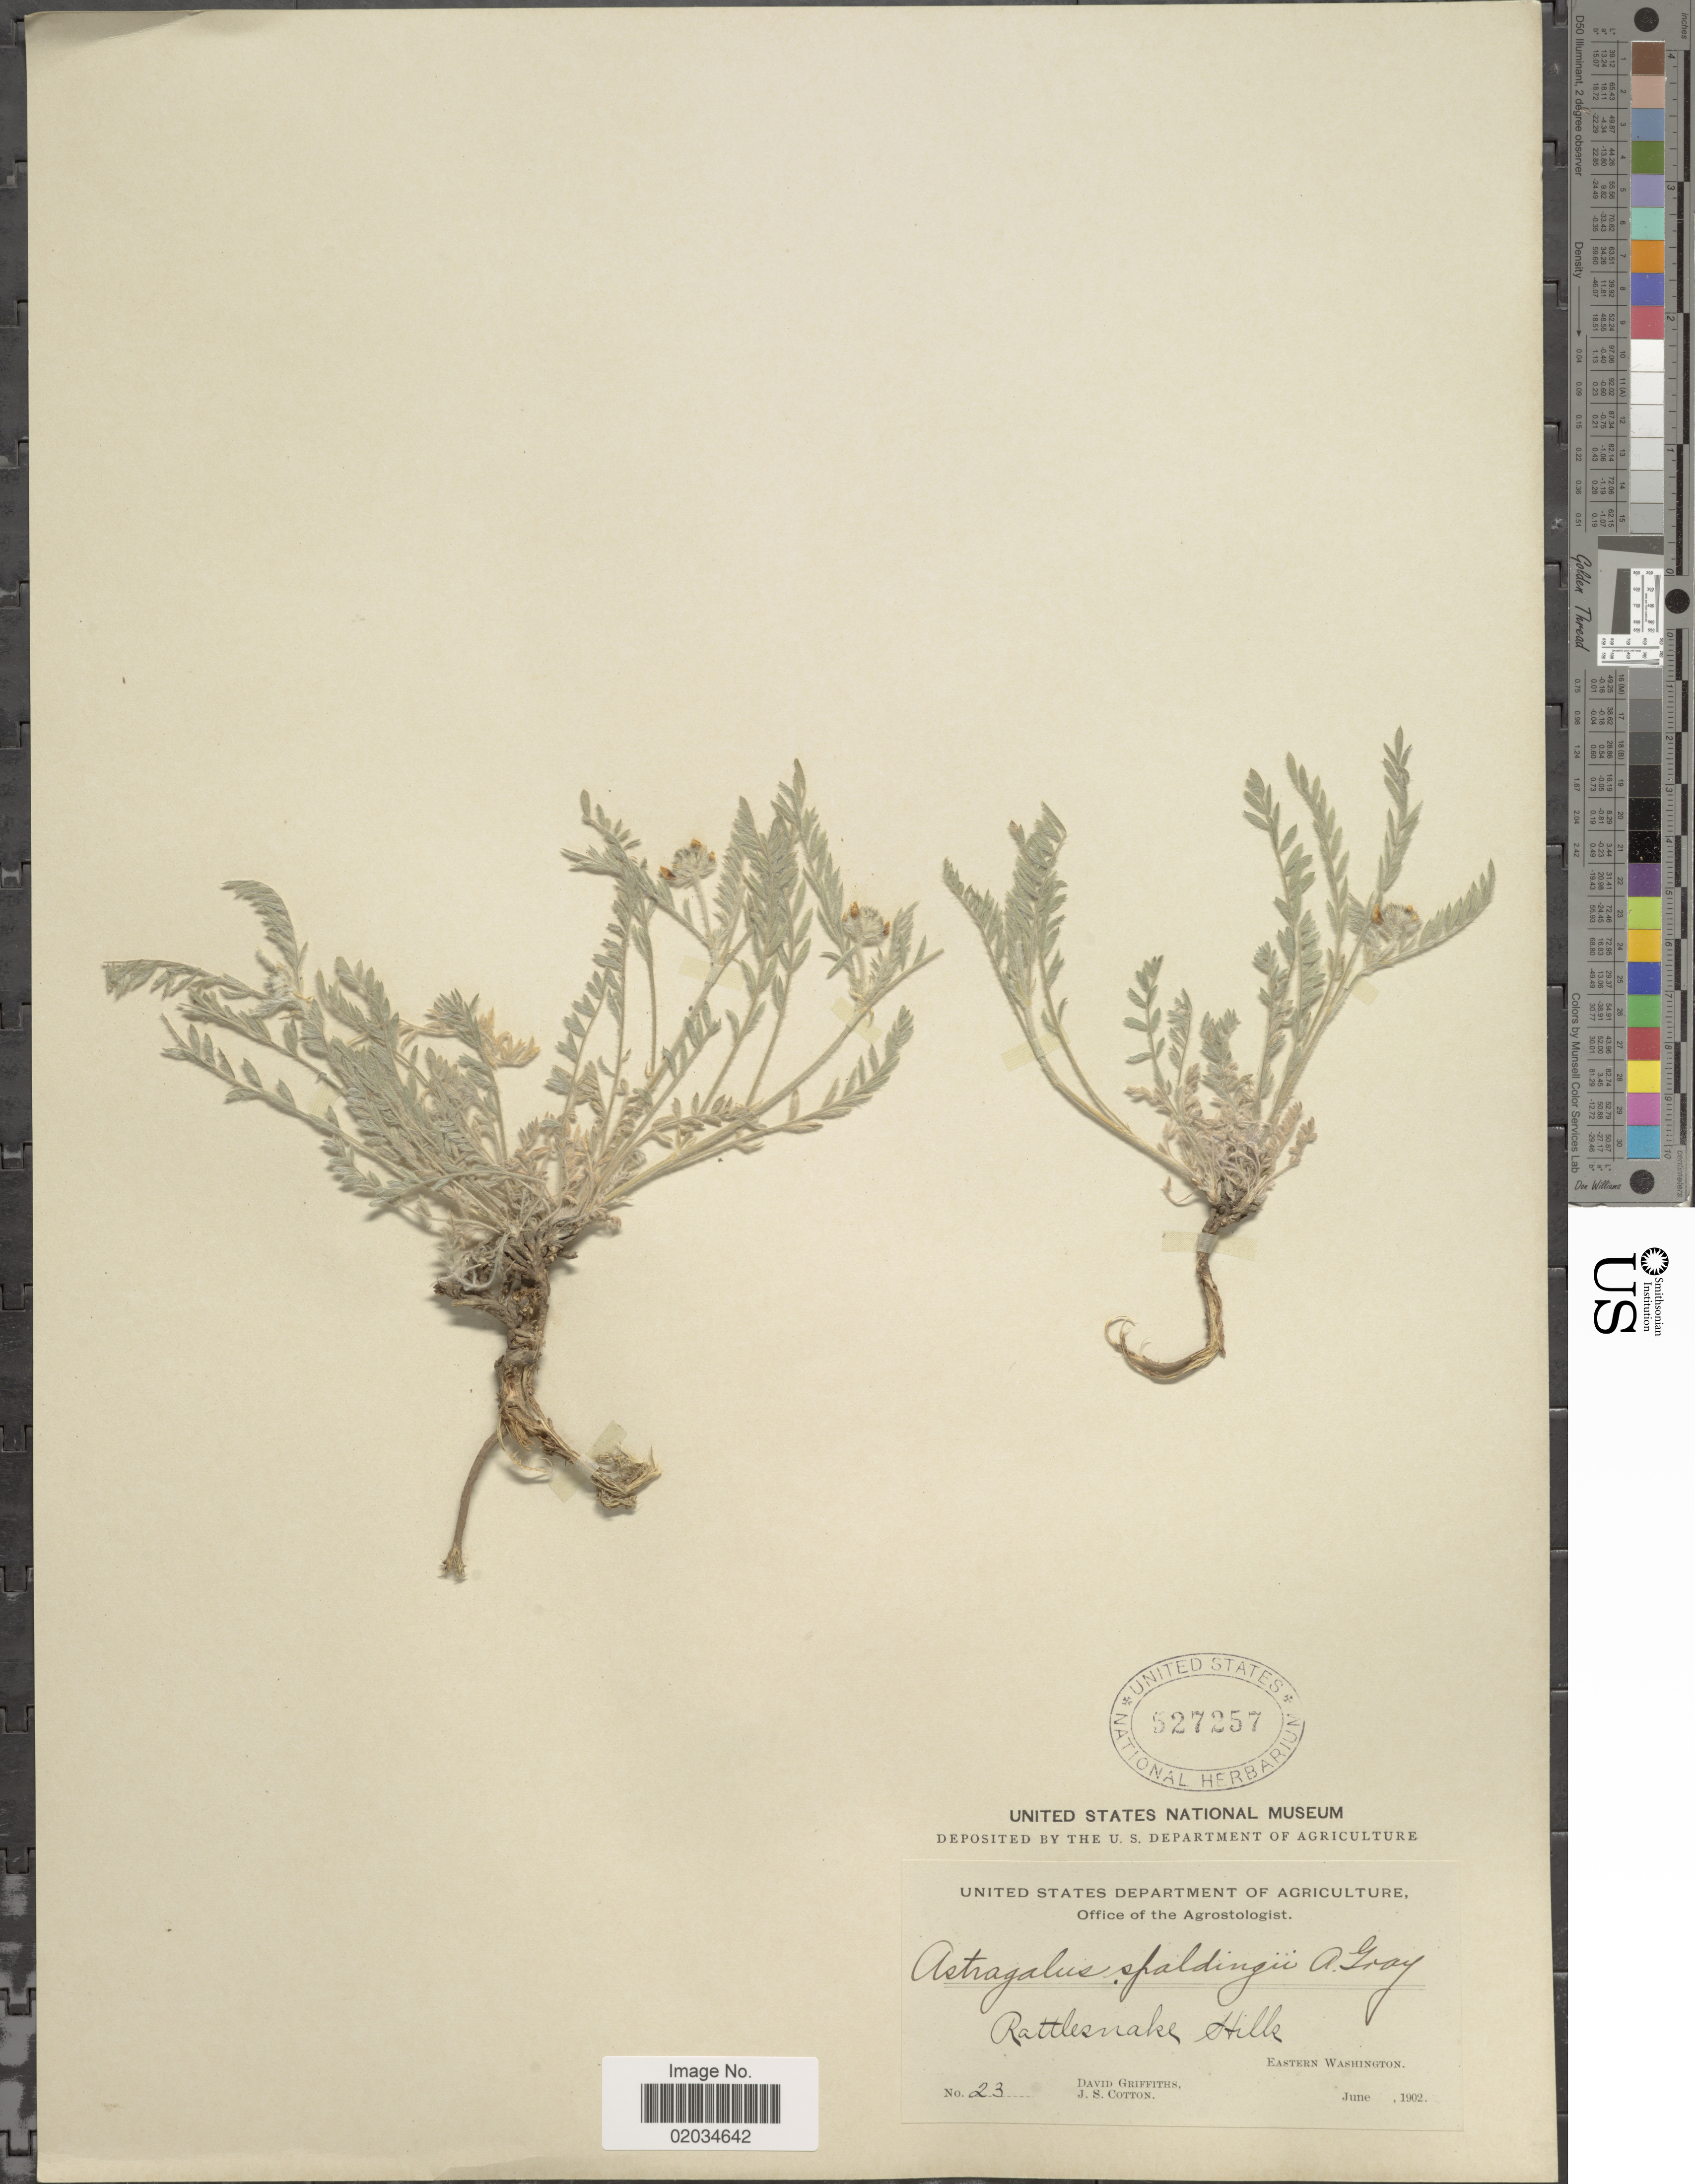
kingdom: Plantae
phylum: Tracheophyta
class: Magnoliopsida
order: Fabales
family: Fabaceae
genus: Astragalus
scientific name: Astragalus spaldingii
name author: A. Gray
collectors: D. Griffiths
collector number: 23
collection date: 1902-06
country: United States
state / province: Washington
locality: Rattlesnake Hills, Eastern Washington.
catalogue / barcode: US 527257